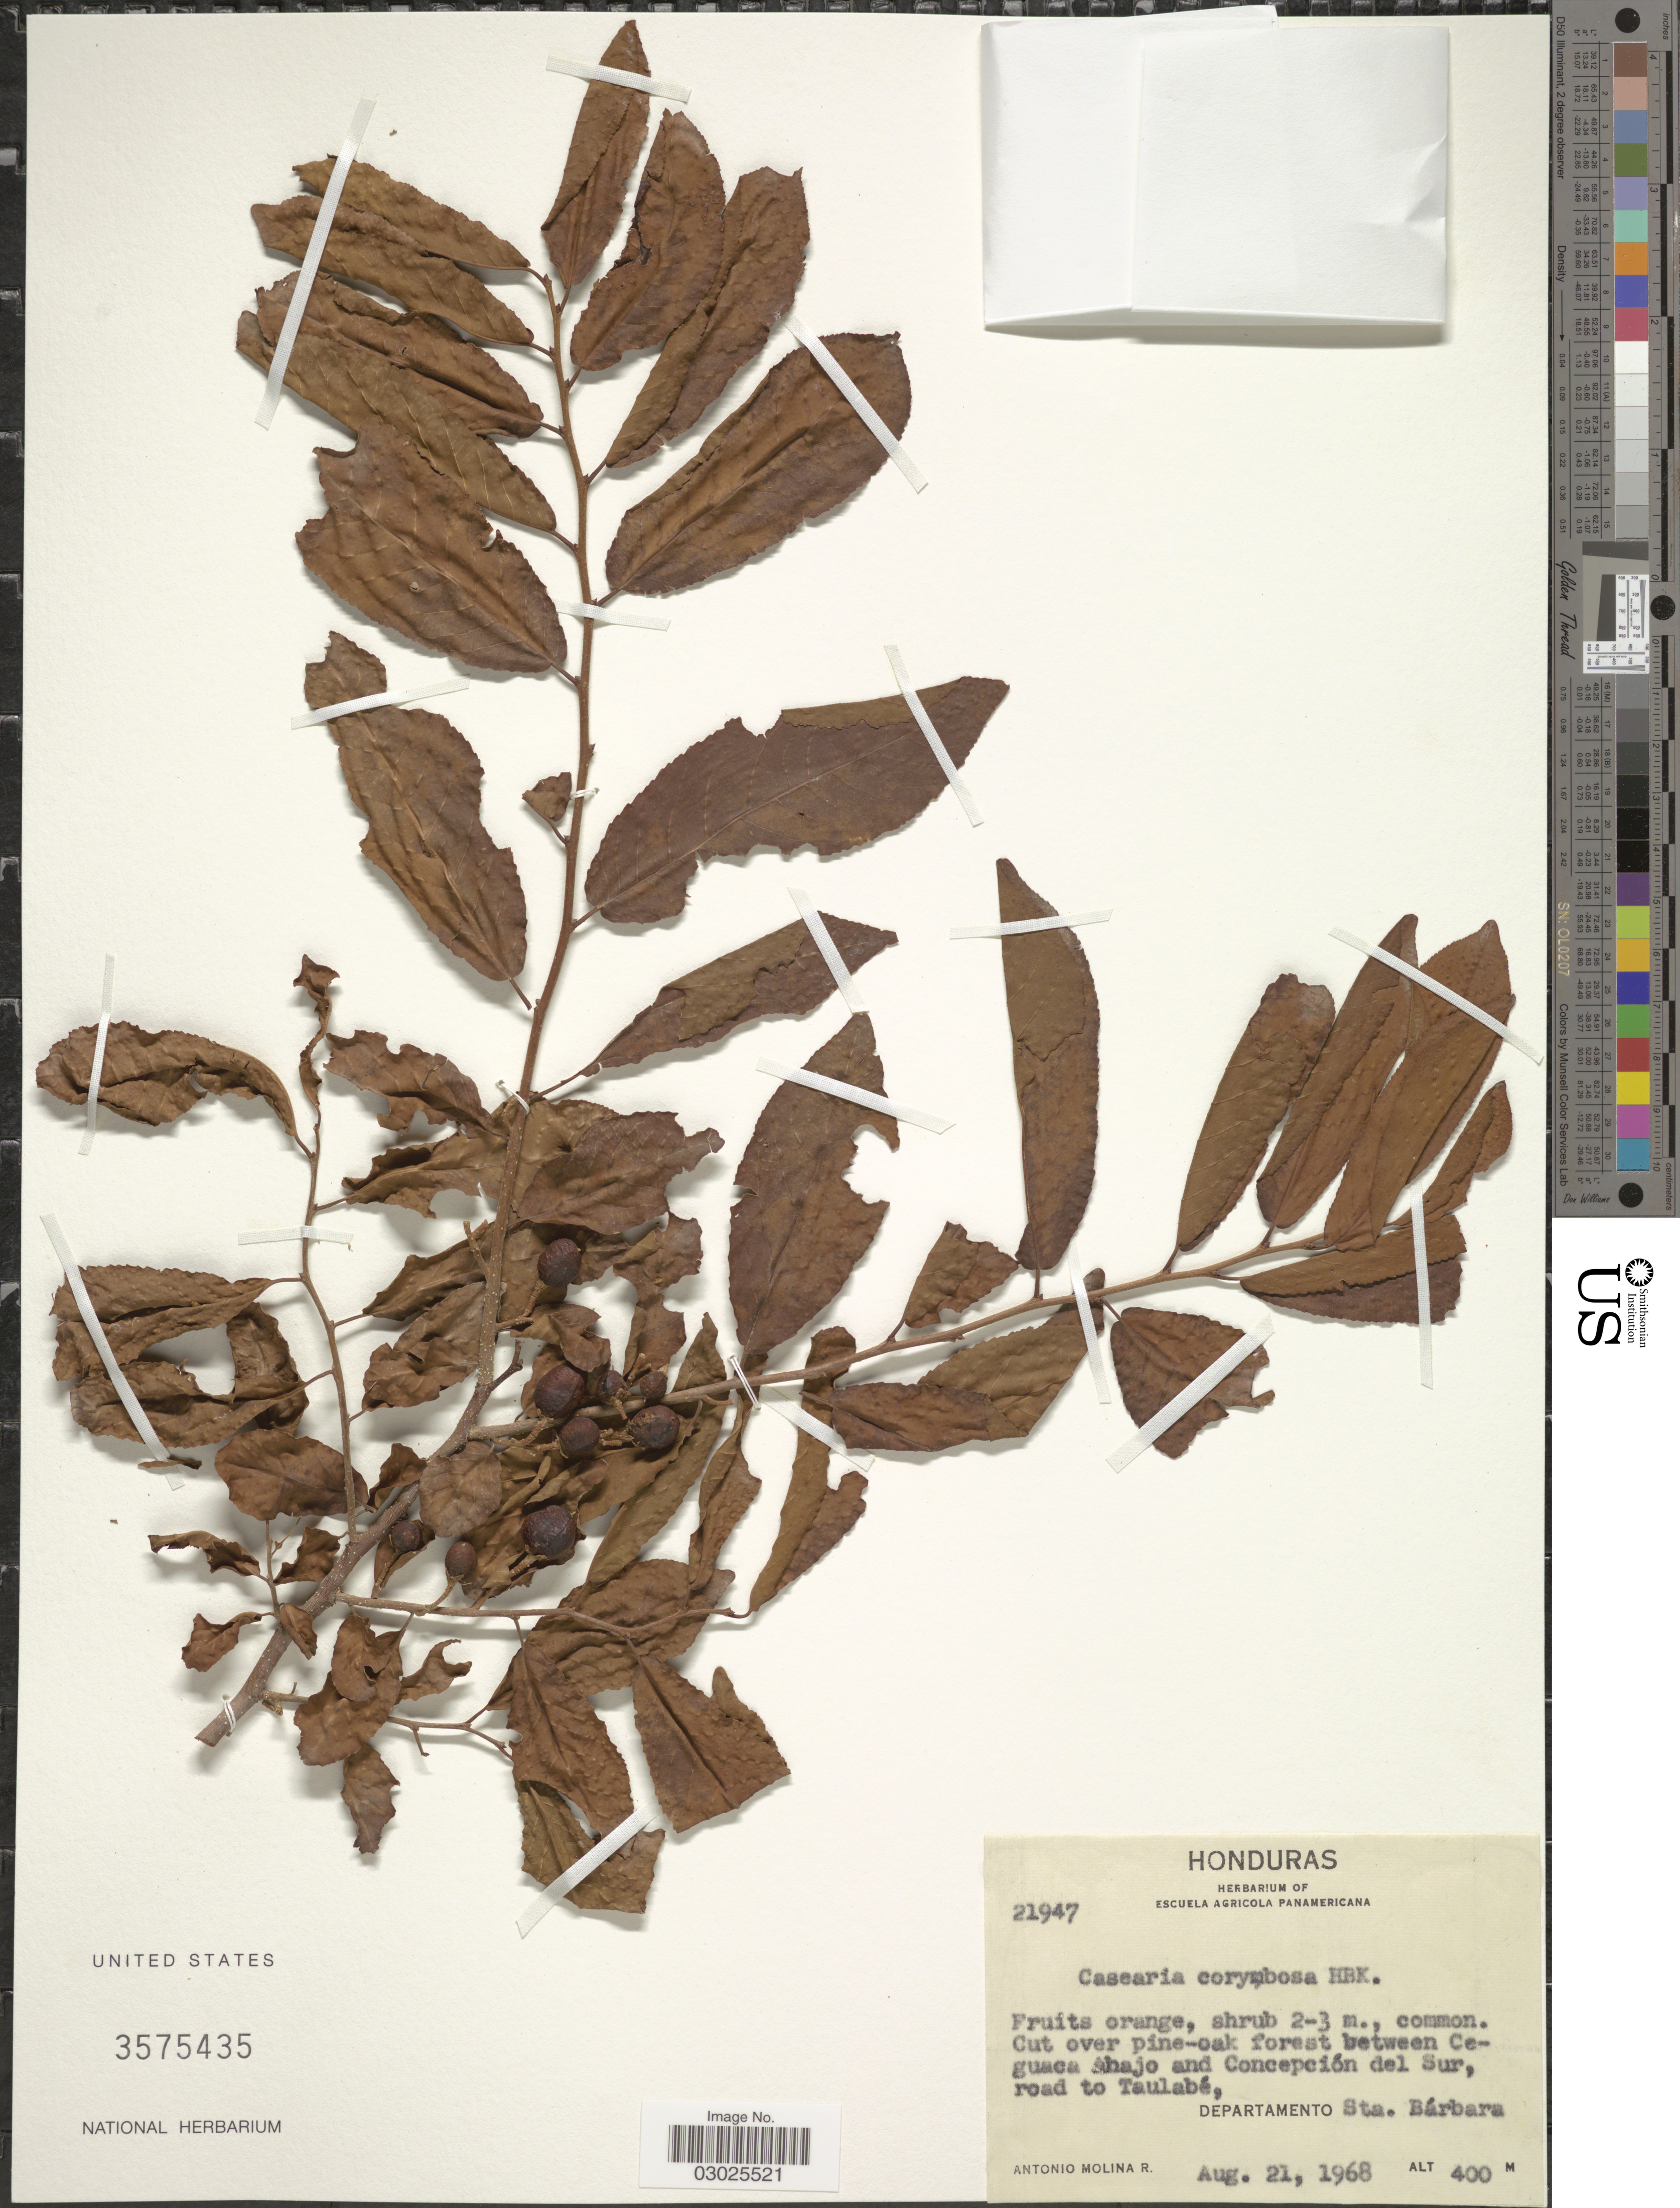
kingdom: Plantae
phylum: Tracheophyta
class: Magnoliopsida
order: Malpighiales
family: Salicaceae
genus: Casearia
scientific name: Casearia corymbosa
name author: Kunth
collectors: A. Molina R.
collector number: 21947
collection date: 1968-08-21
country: Honduras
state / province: Santa Bárbara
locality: Cut over pine-oak forest, between Ceguaca abajo and Concepción del Sur, road to Taulabé, Departamento Sta. Bárbara.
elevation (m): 400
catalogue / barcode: US 3575435